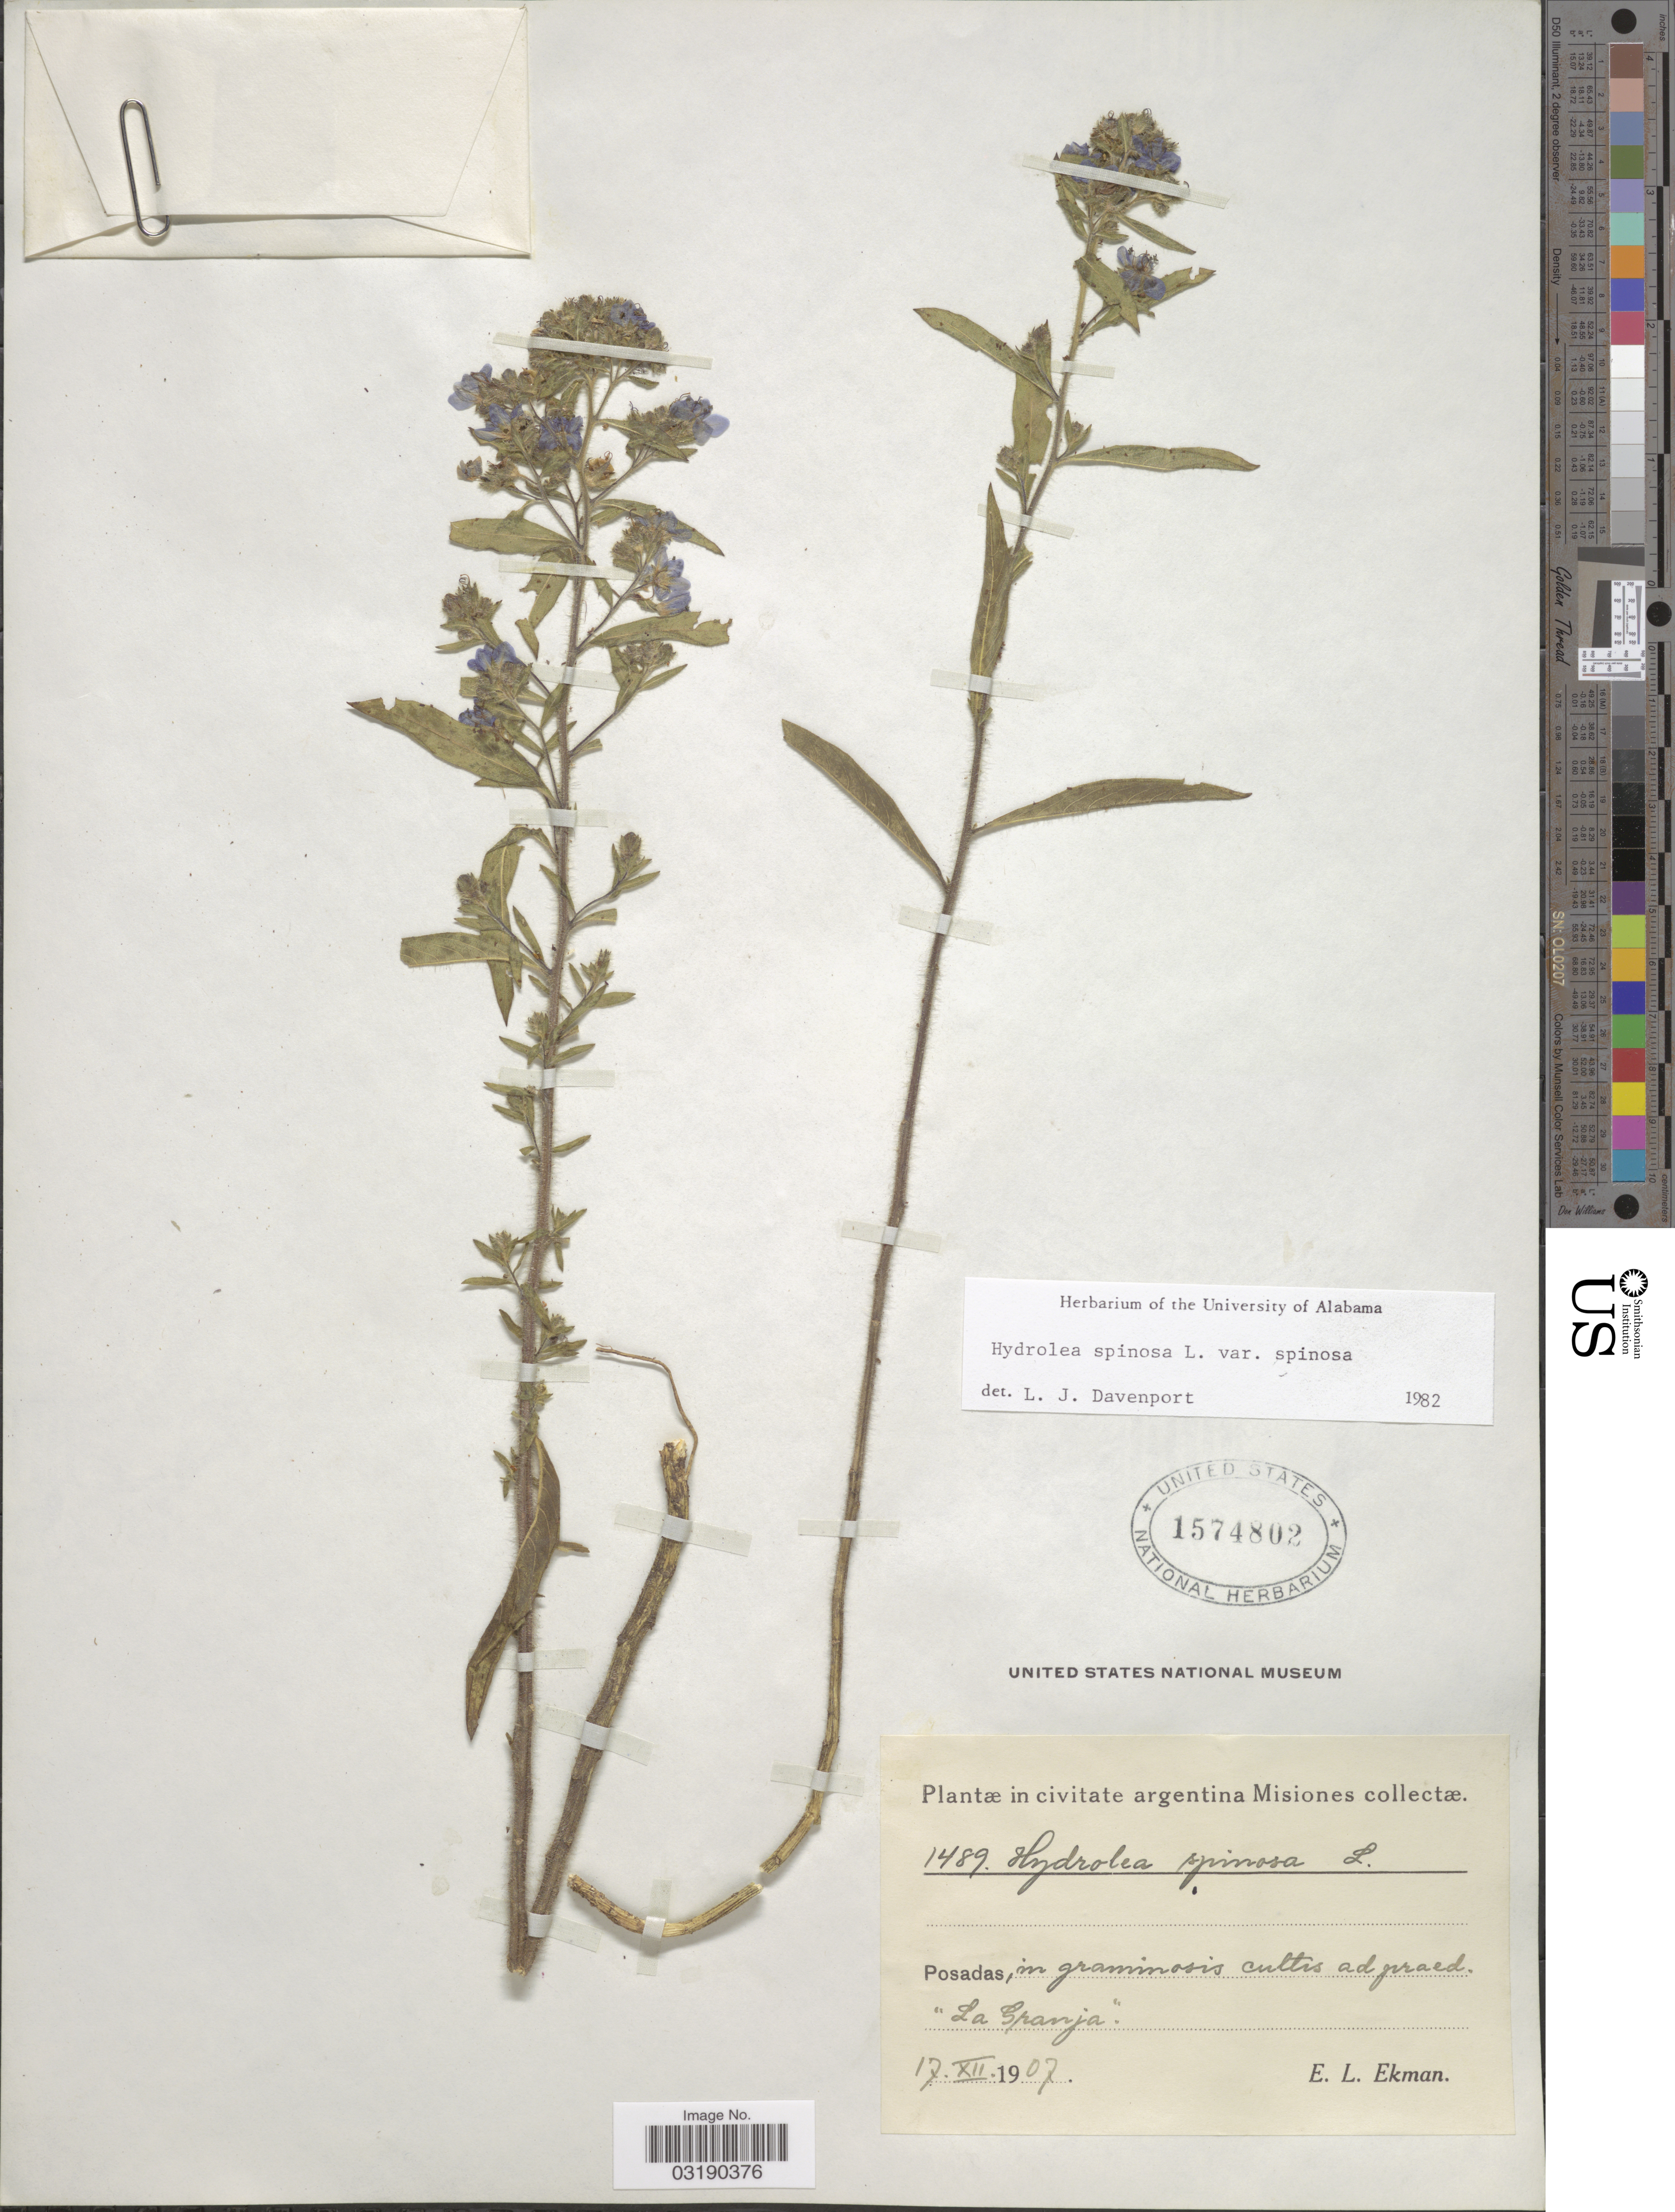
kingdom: Plantae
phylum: Tracheophyta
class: Magnoliopsida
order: Solanales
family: Hydroleaceae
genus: Hydrolea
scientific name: Hydrolea spinosa var. spinosa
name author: L.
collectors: E. L. Ekman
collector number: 1489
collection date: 1907-12-17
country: Argentina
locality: Posadas, in graminosis cultis ad praed. "La Granja".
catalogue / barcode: US 1574802